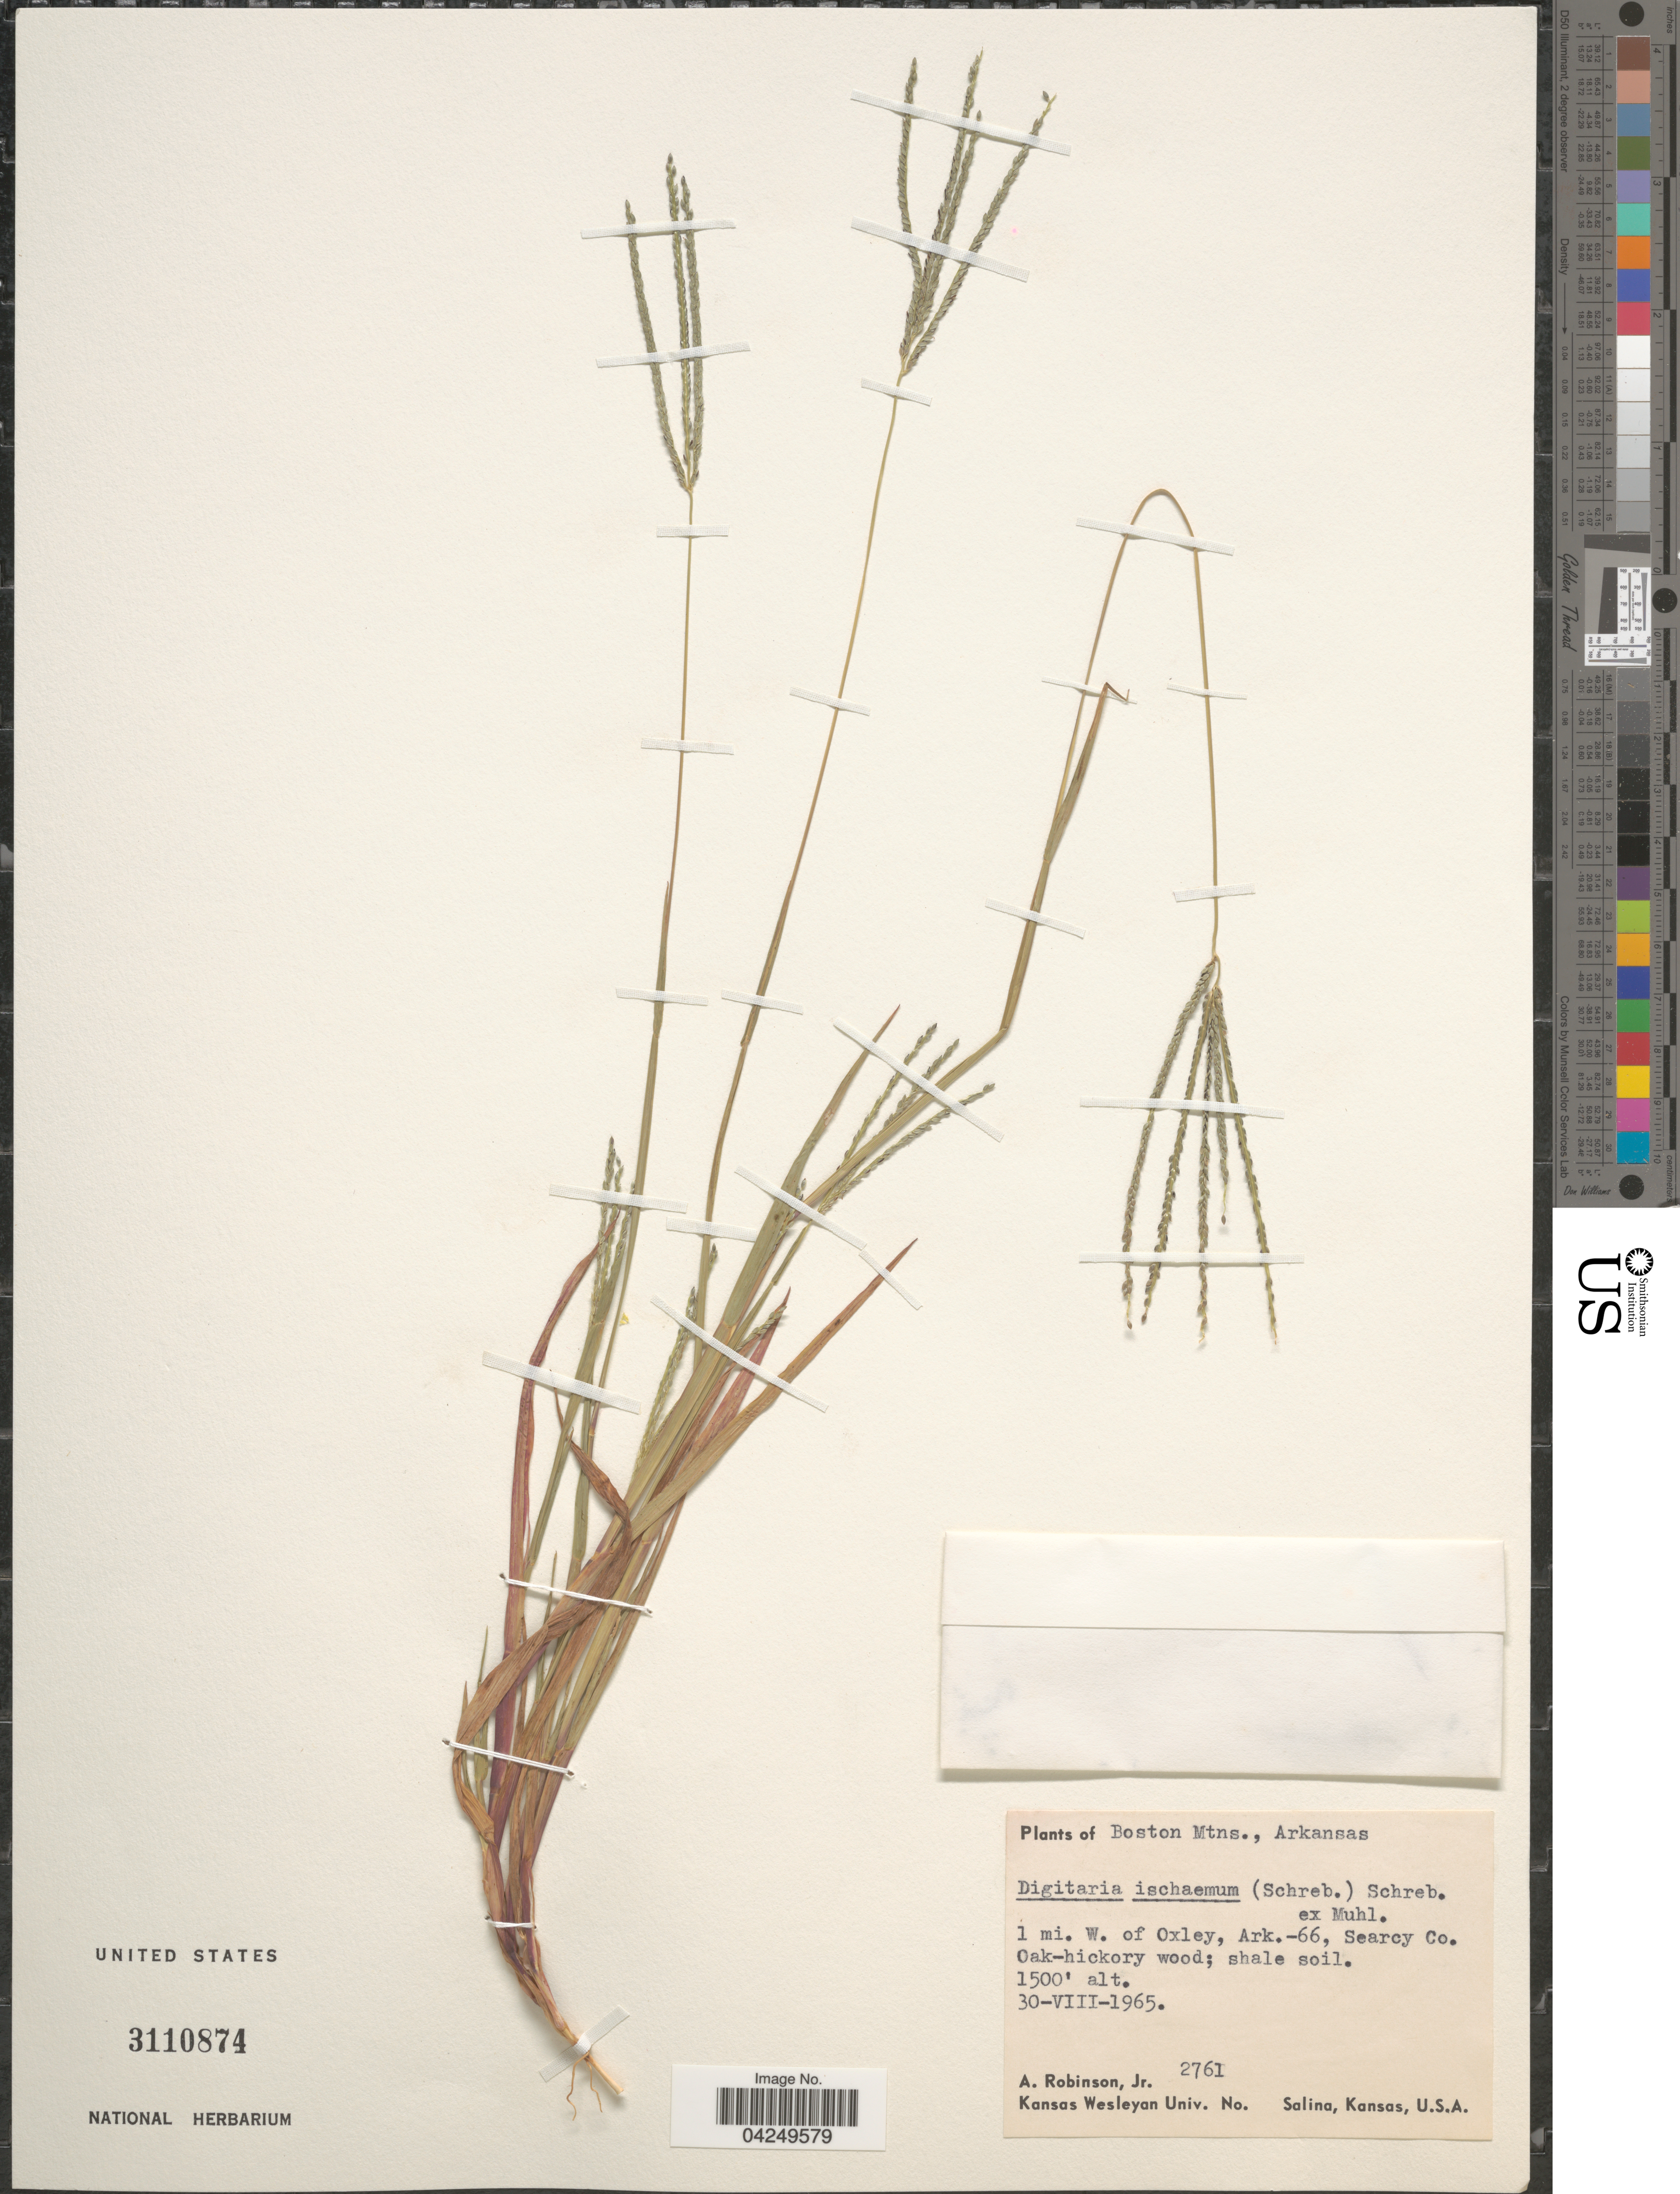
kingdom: Plantae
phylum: Tracheophyta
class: Liliopsida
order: Poales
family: Poaceae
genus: Digitaria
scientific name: Digitaria ischaemum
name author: (Schreber) Schreber ex Muhl.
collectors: A. Robinson Jr.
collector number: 2761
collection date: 1965-08-30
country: United States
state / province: Arkansas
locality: Boston Mtns. 1 mi. W. of Oxley, Ark.-66, Searcy Co.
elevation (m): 457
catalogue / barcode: US 3110874